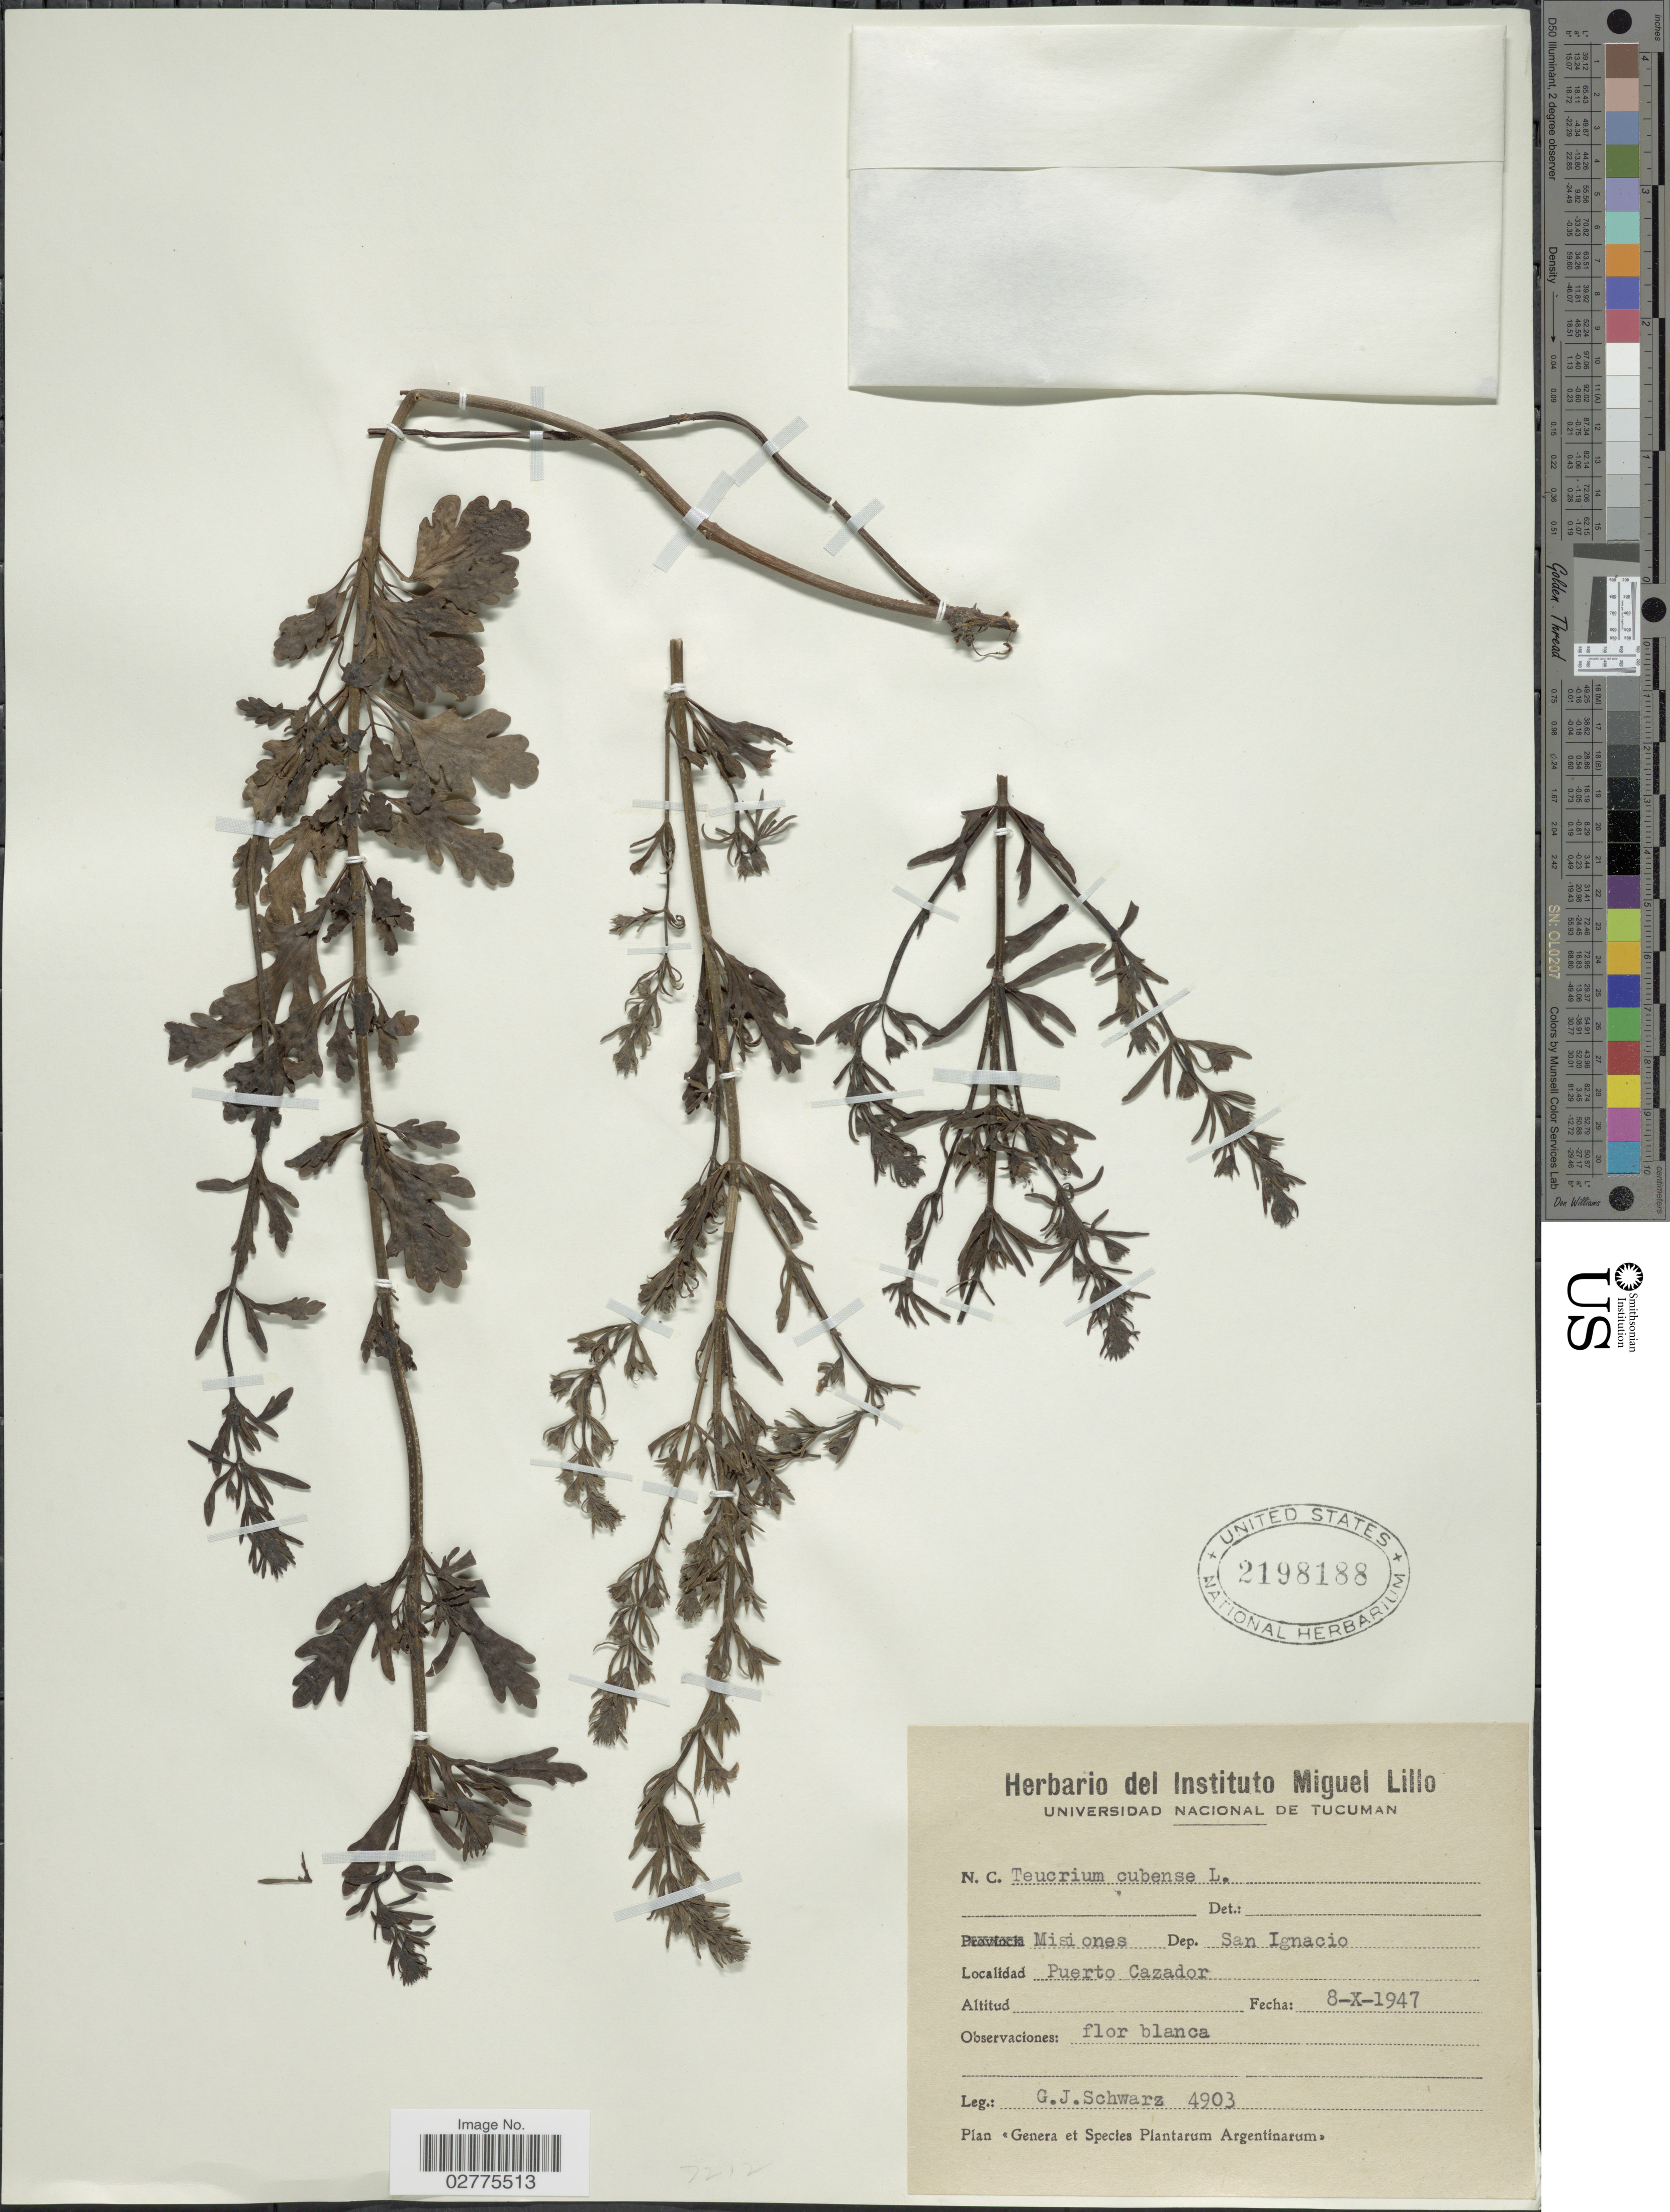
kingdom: Plantae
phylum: Tracheophyta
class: Magnoliopsida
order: Lamiales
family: Lamiaceae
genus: Teucrium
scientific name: Teucrium cubense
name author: Jacq.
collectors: G. J. Schwarz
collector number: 4903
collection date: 1947-10-08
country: Argentina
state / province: Misiones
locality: Dep. San Ignacio, Puerto Cazador.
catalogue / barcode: US 2198188